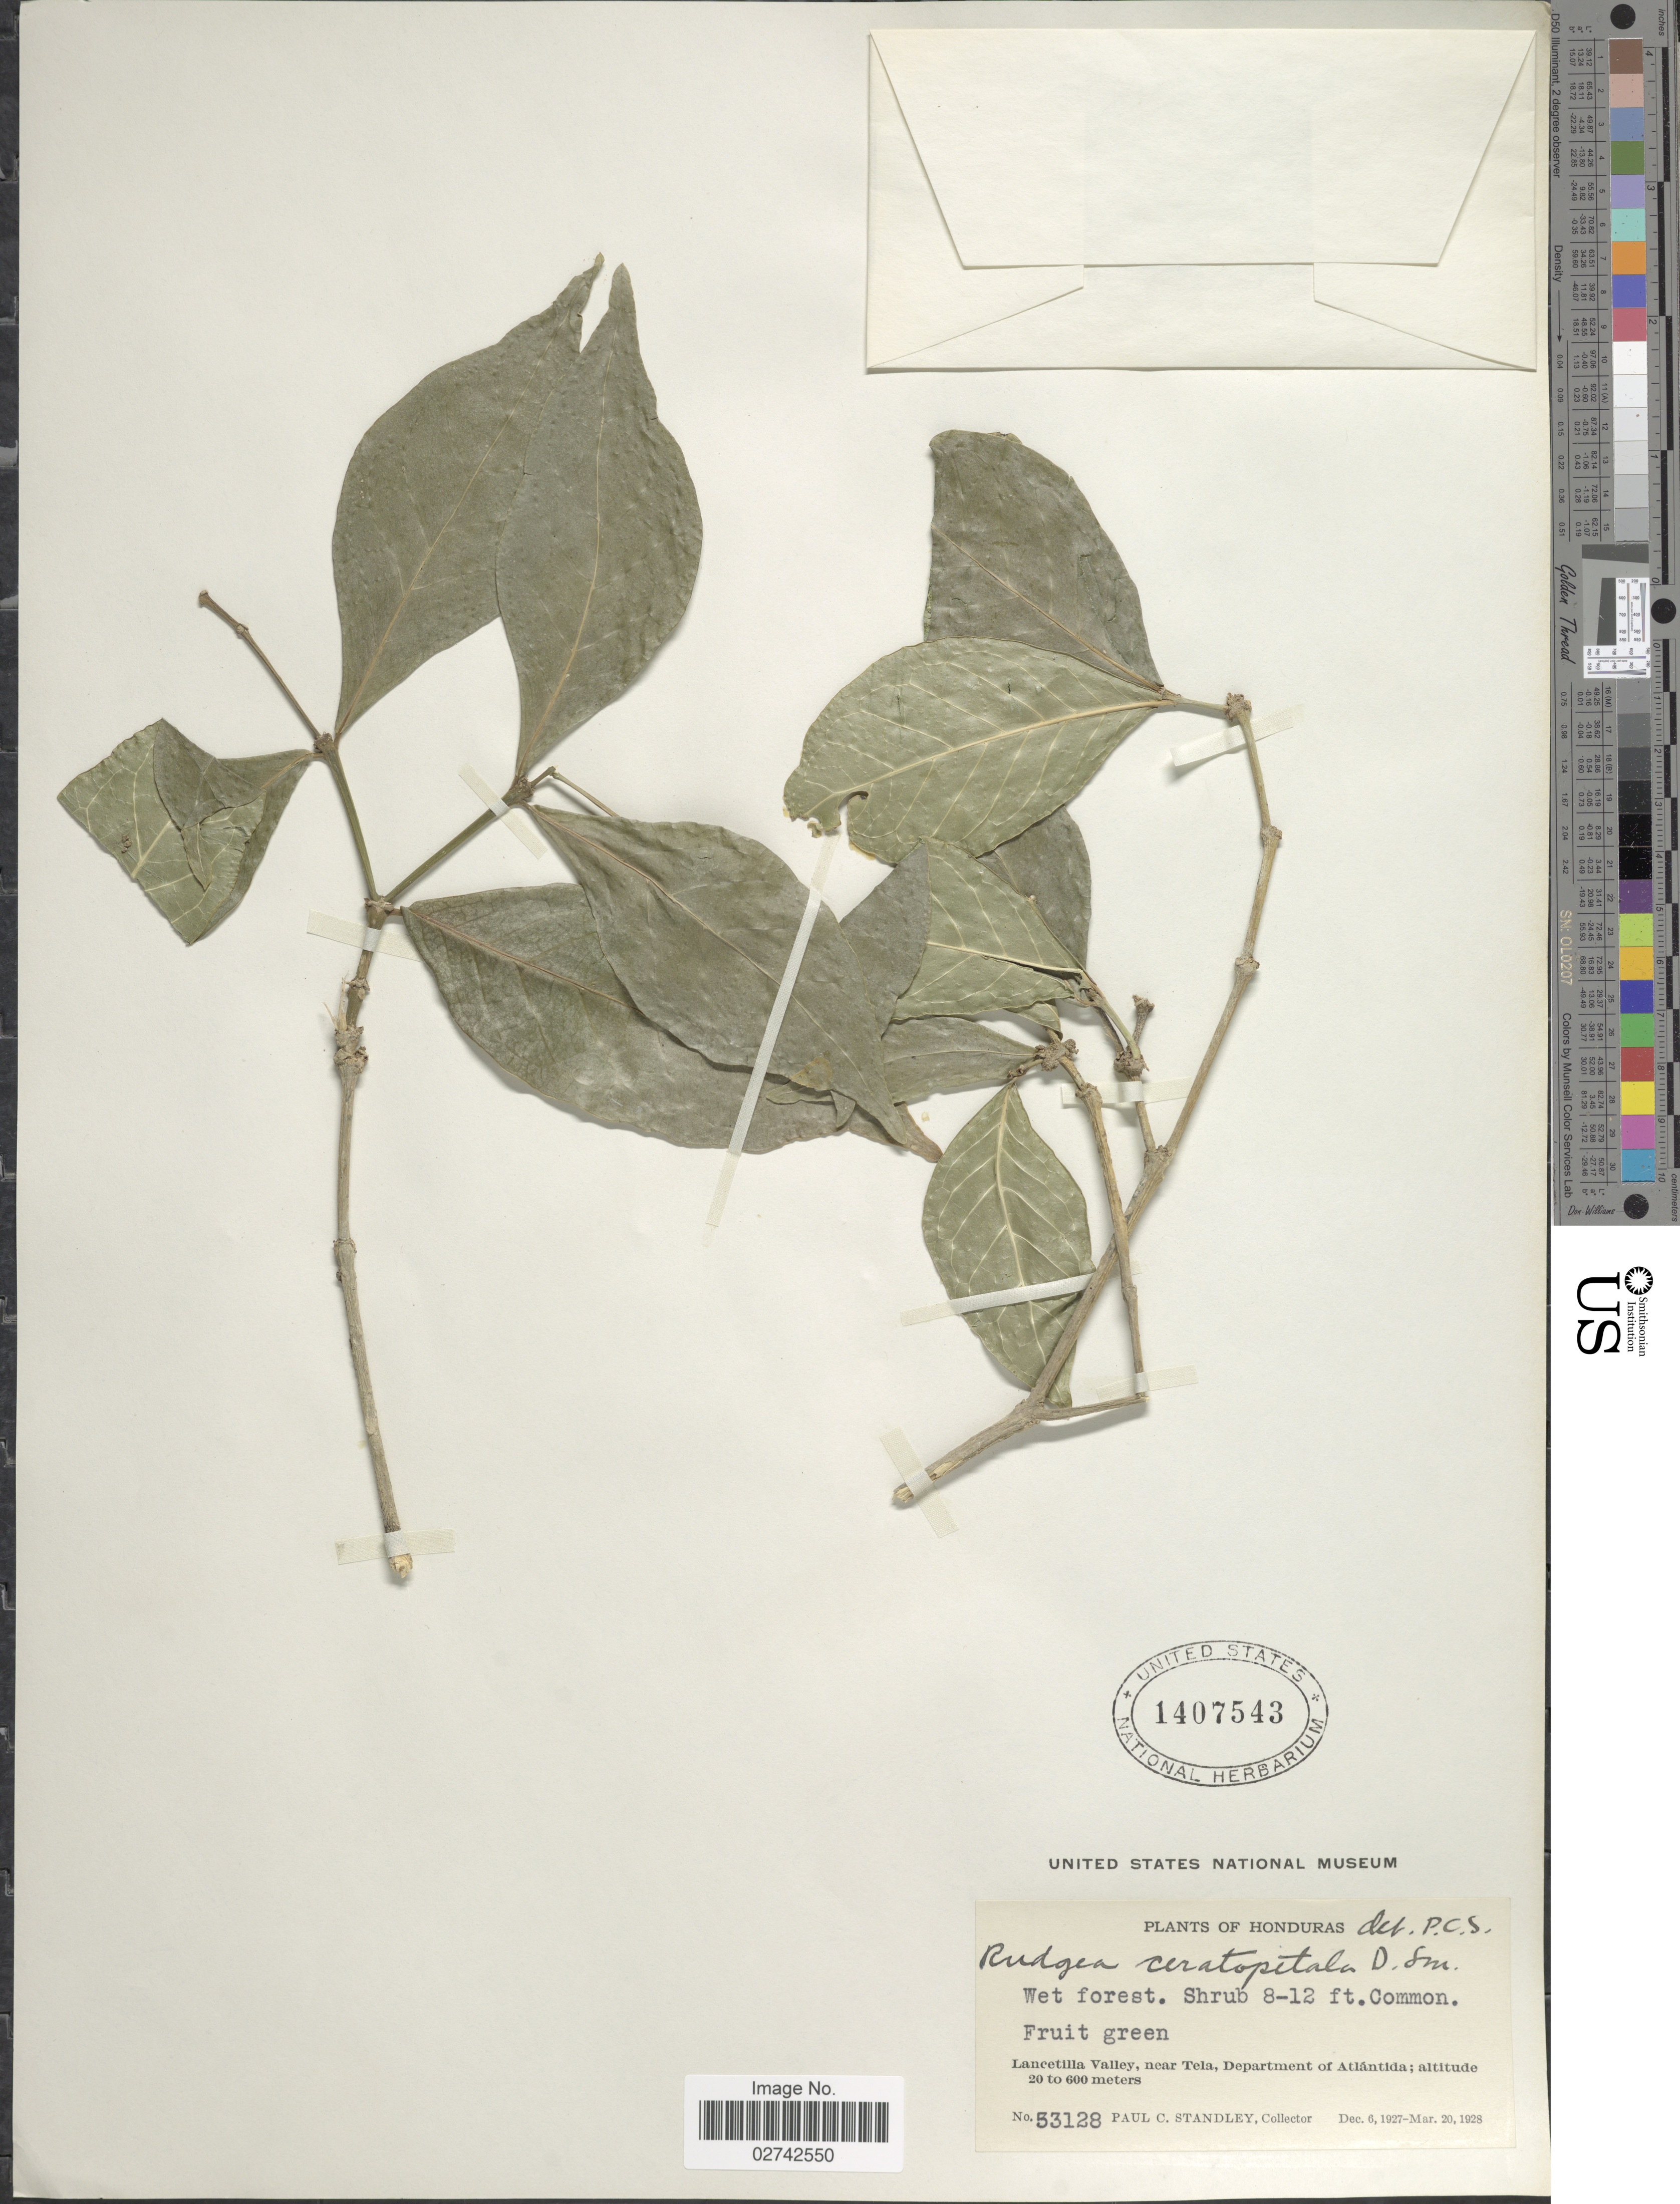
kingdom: Plantae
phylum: Tracheophyta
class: Magnoliopsida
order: Gentianales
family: Rubiaceae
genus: Rudgea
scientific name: Rudgea ceratopetala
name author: Donn. Sm.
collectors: P. C. Standley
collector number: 53128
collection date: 1927-12-06/1928-03-20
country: Honduras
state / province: Atlántida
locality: Lancetilla Valley, near Tela, Departament of Atlantida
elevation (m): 20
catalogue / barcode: US 1407543